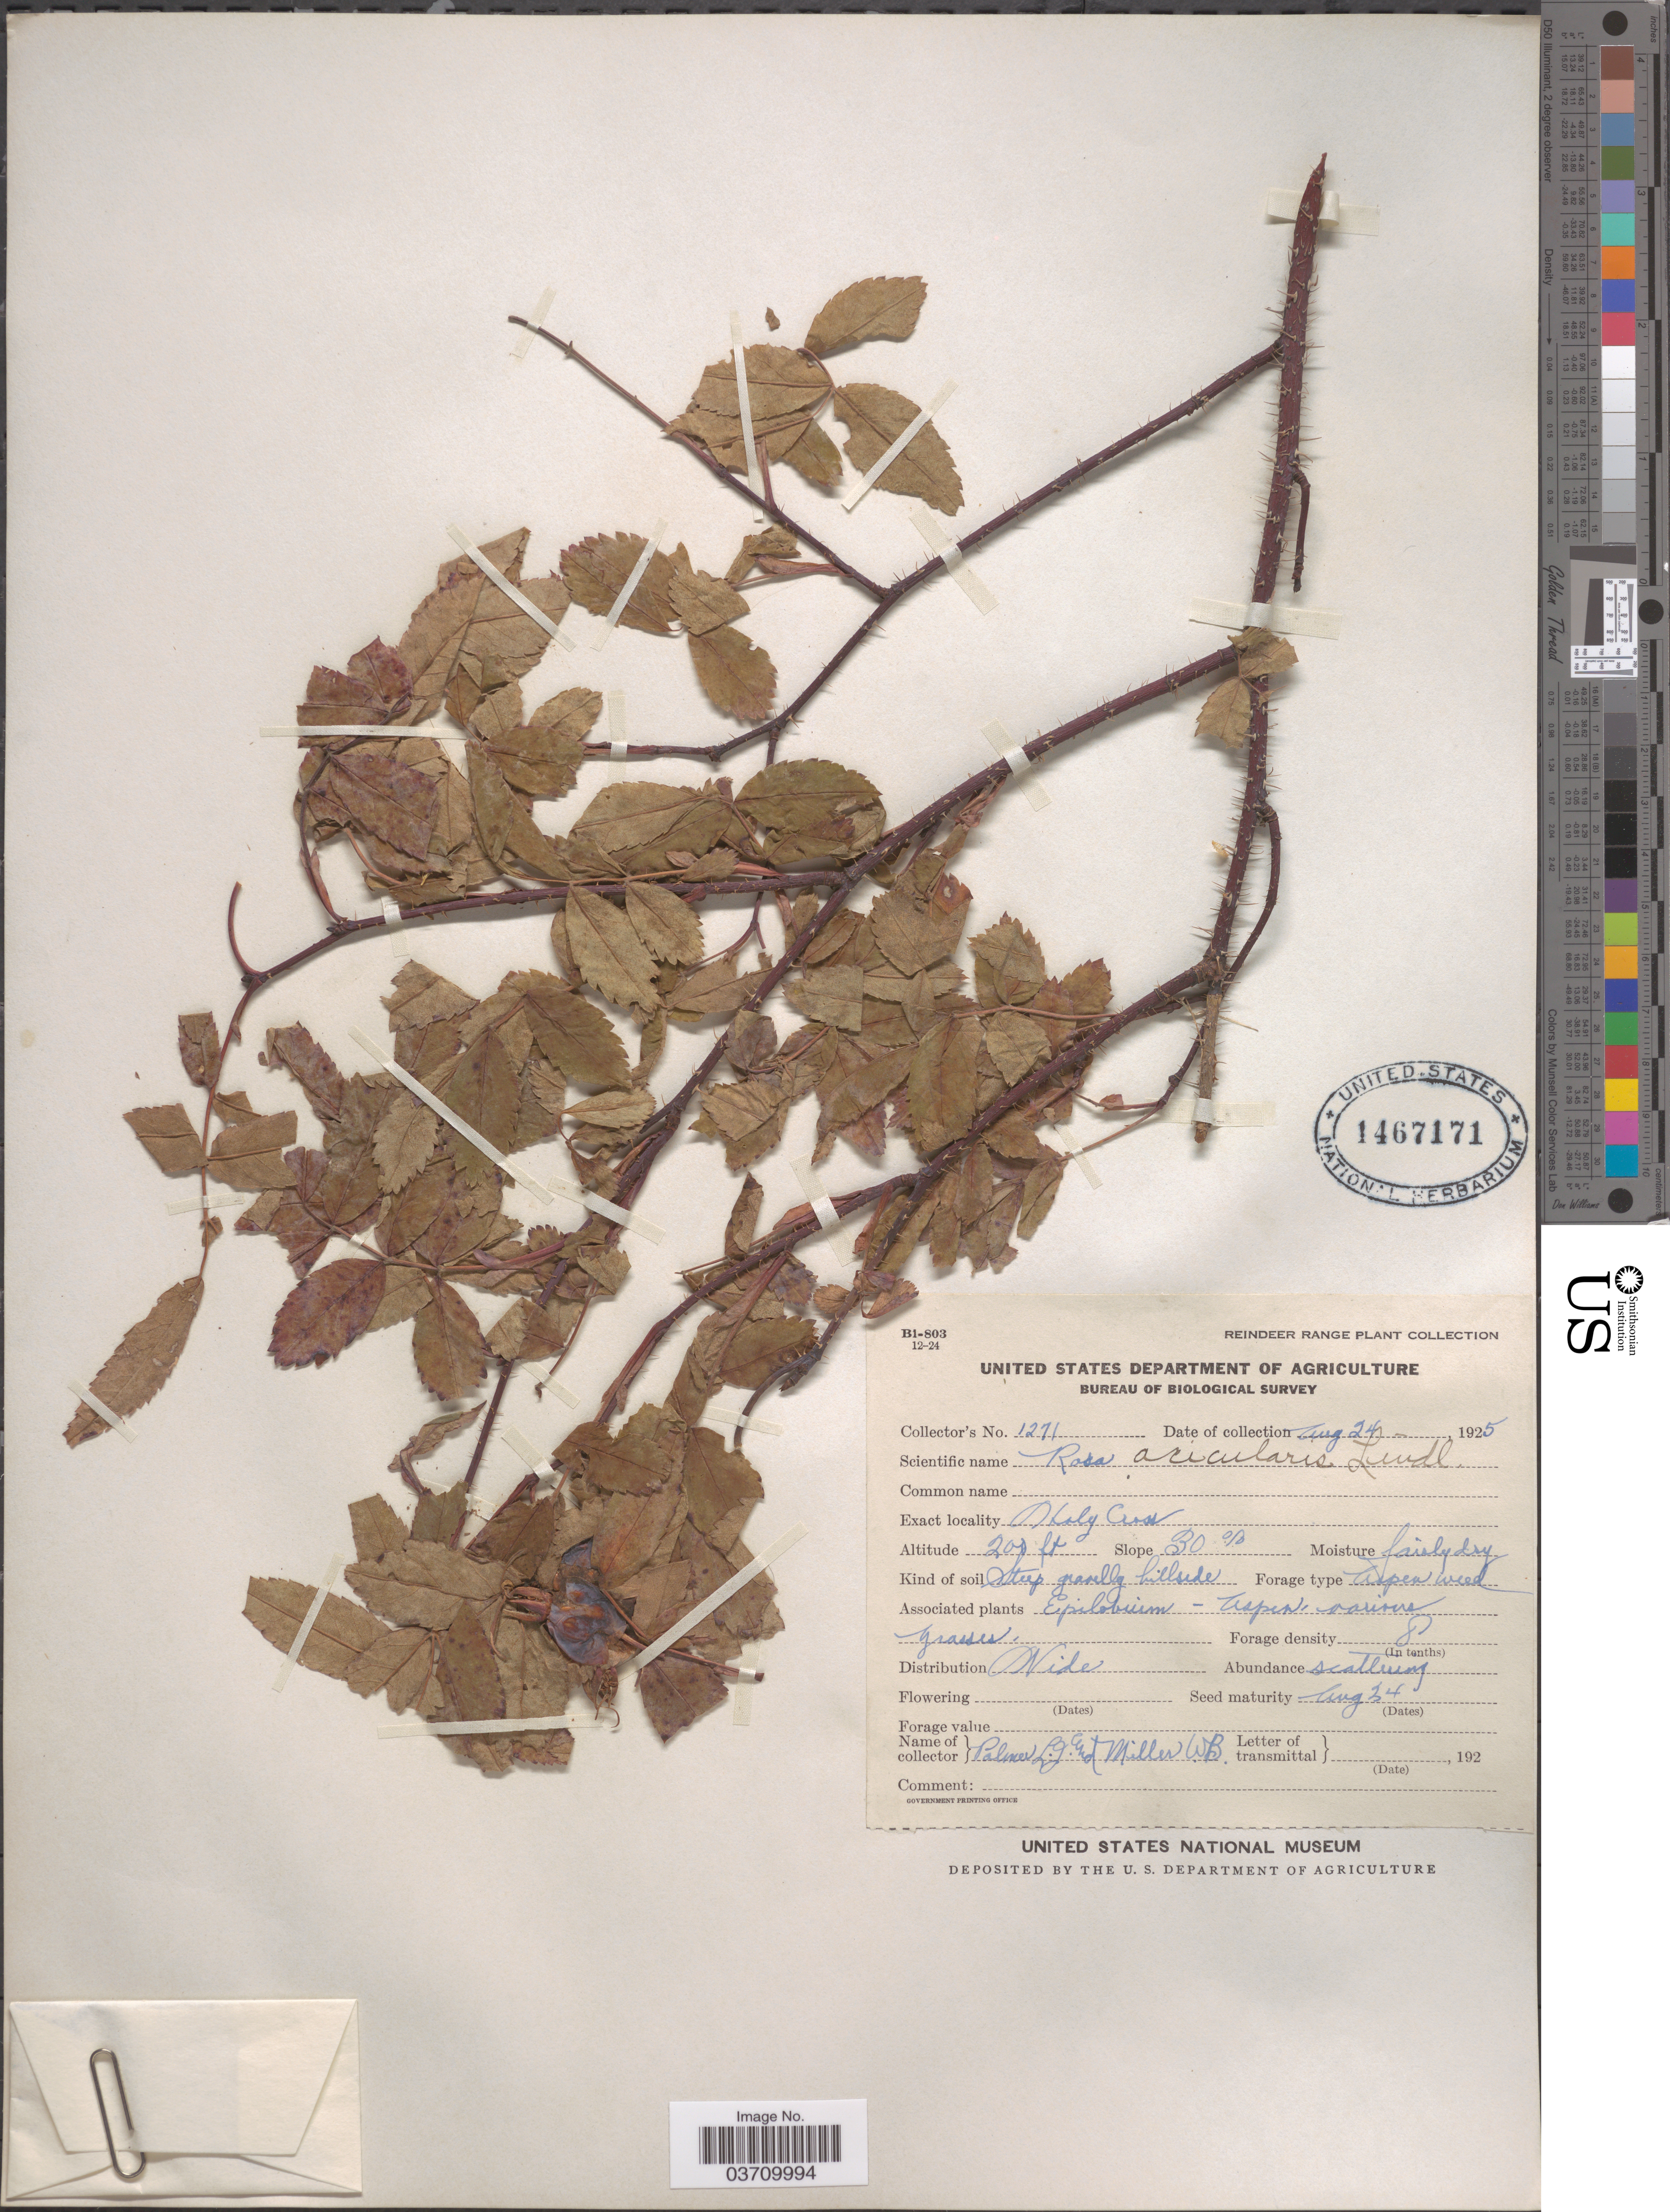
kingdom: Plantae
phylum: Tracheophyta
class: Magnoliopsida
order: Rosales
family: Rosaceae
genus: Rosa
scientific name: Rosa acicularis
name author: Lindl.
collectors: L. J. Palmer & W. Miller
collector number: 1271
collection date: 1925-08-24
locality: Reindeer Range. Holy Cross.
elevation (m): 61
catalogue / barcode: US 1467171